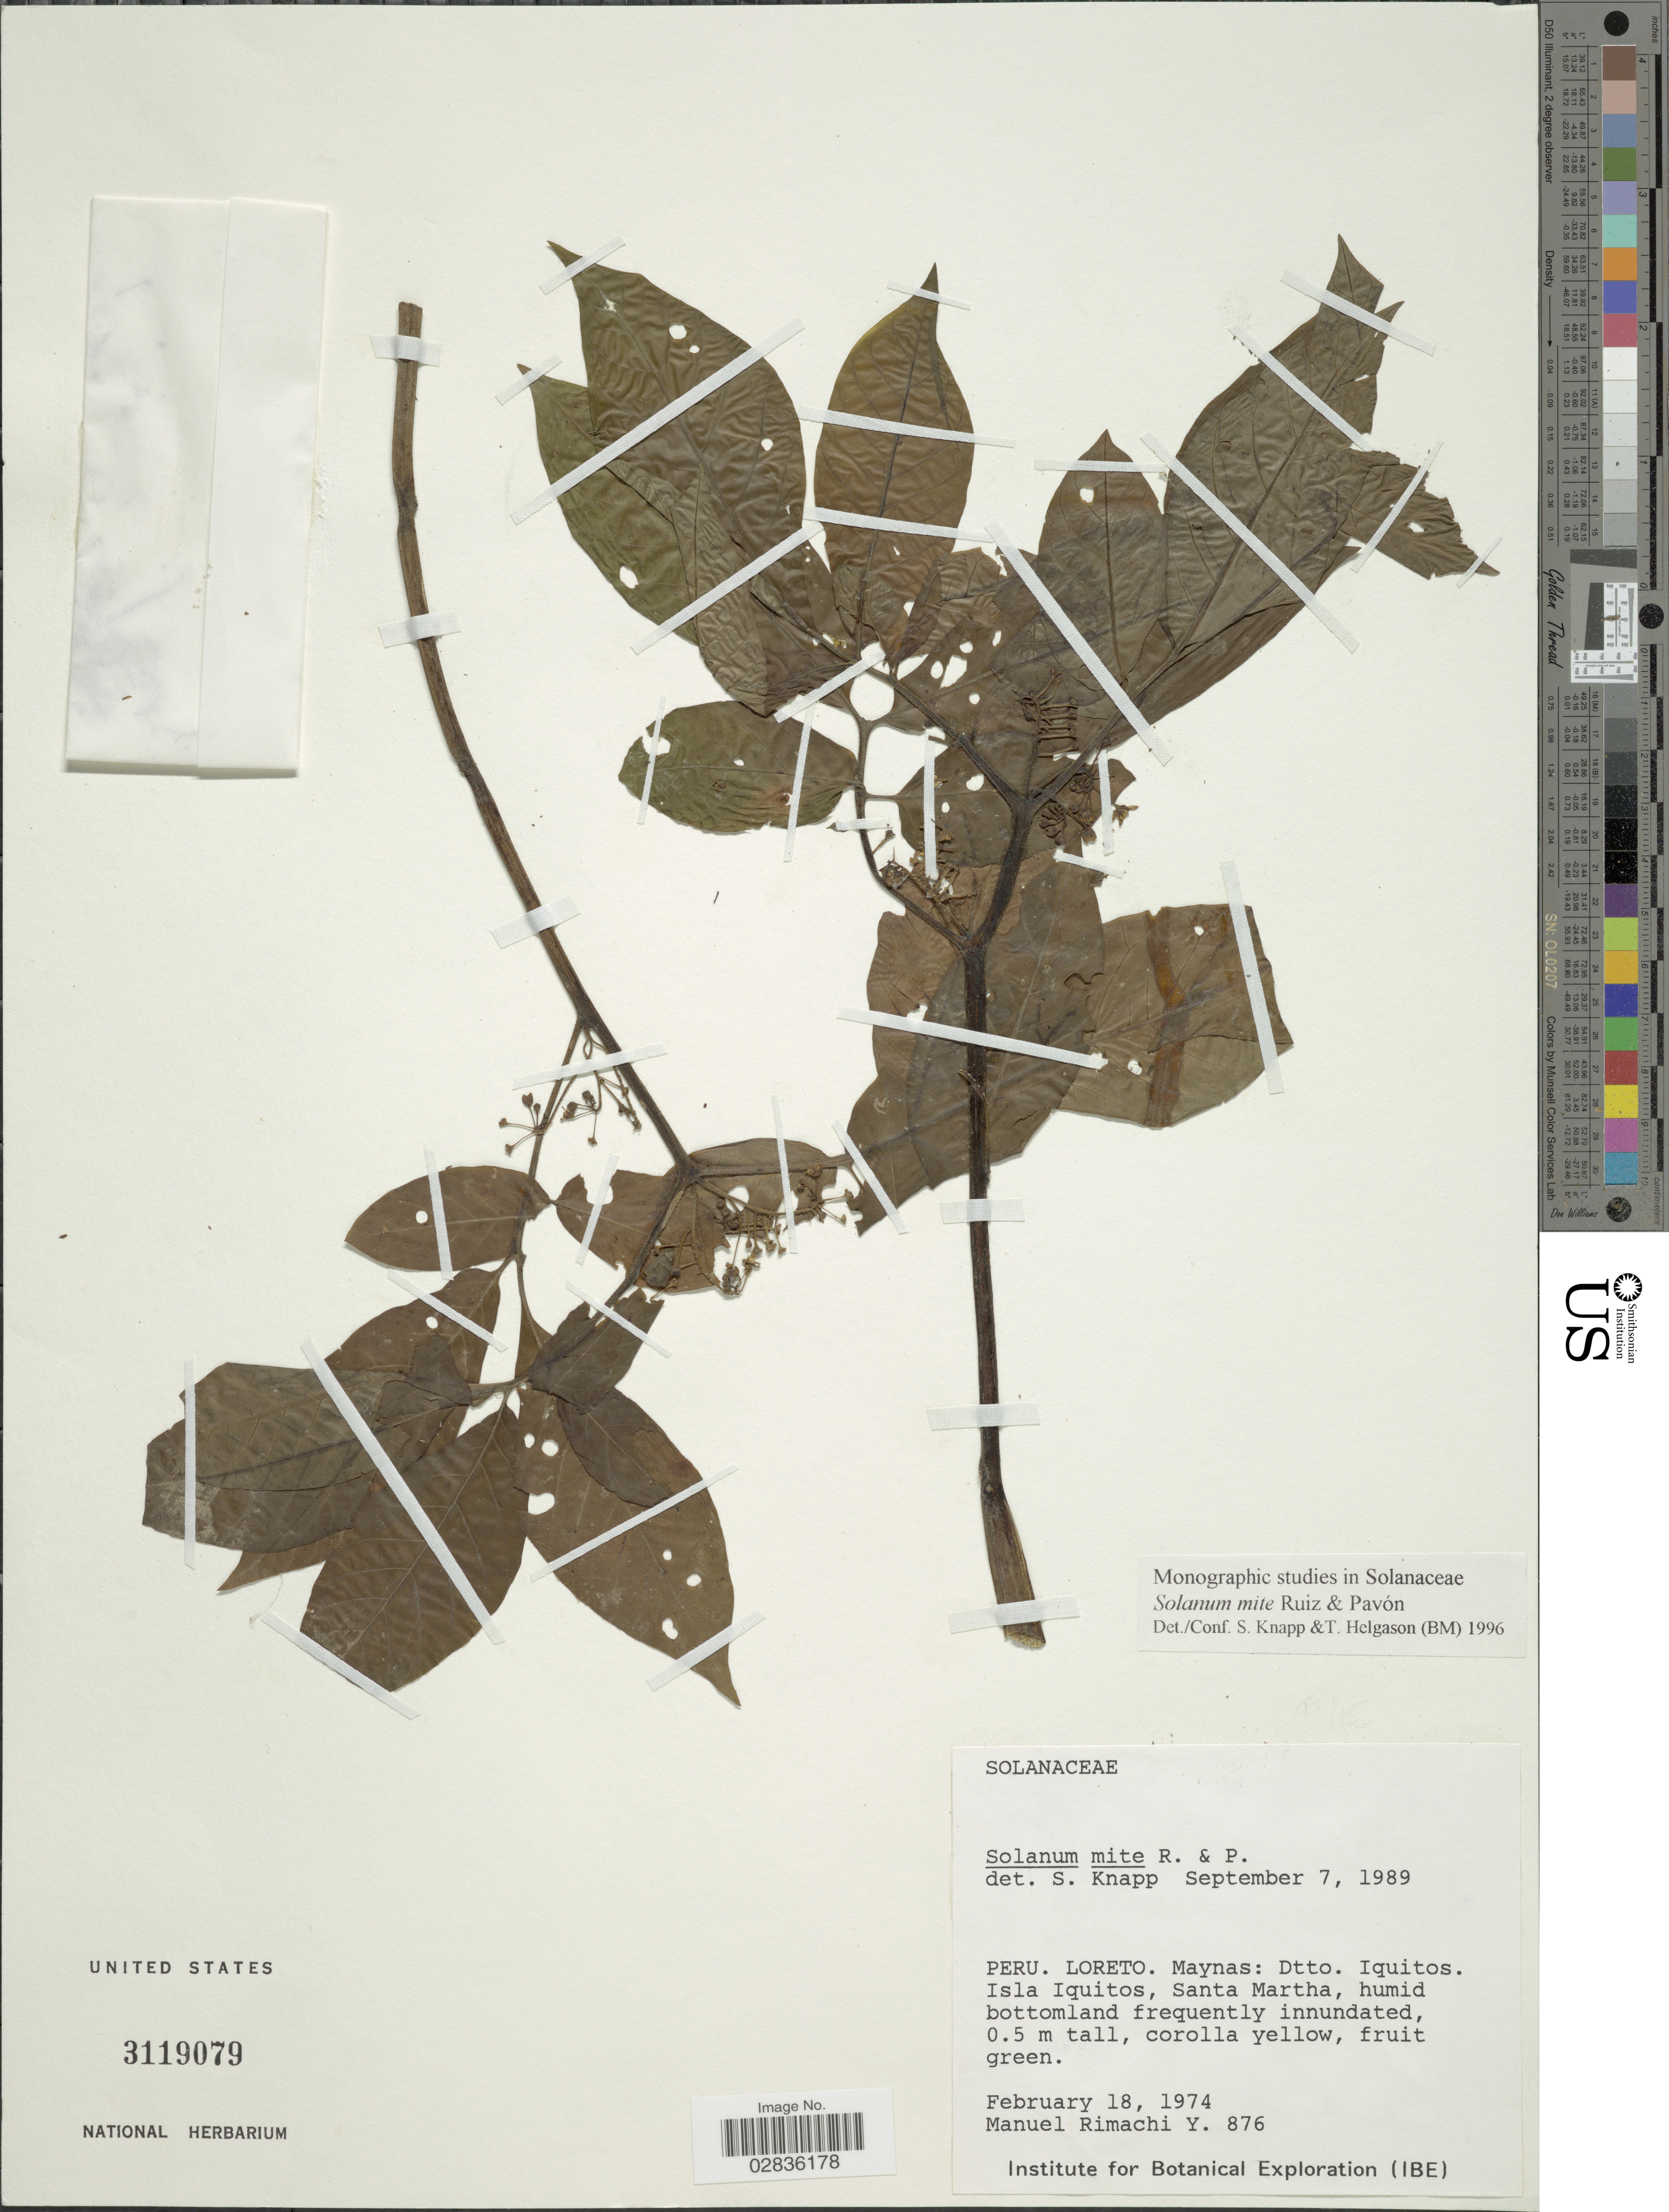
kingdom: Plantae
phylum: Tracheophyta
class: Magnoliopsida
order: Solanales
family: Solanaceae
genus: Solanum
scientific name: Solanum mite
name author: Ruiz & Pav.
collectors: M. Rimachi Y.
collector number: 876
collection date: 1974-02-18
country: Peru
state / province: Loreto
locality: Maynas: Dtto. Iquitos. Isla Iquitos, Santa Martha.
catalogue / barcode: US 3119079